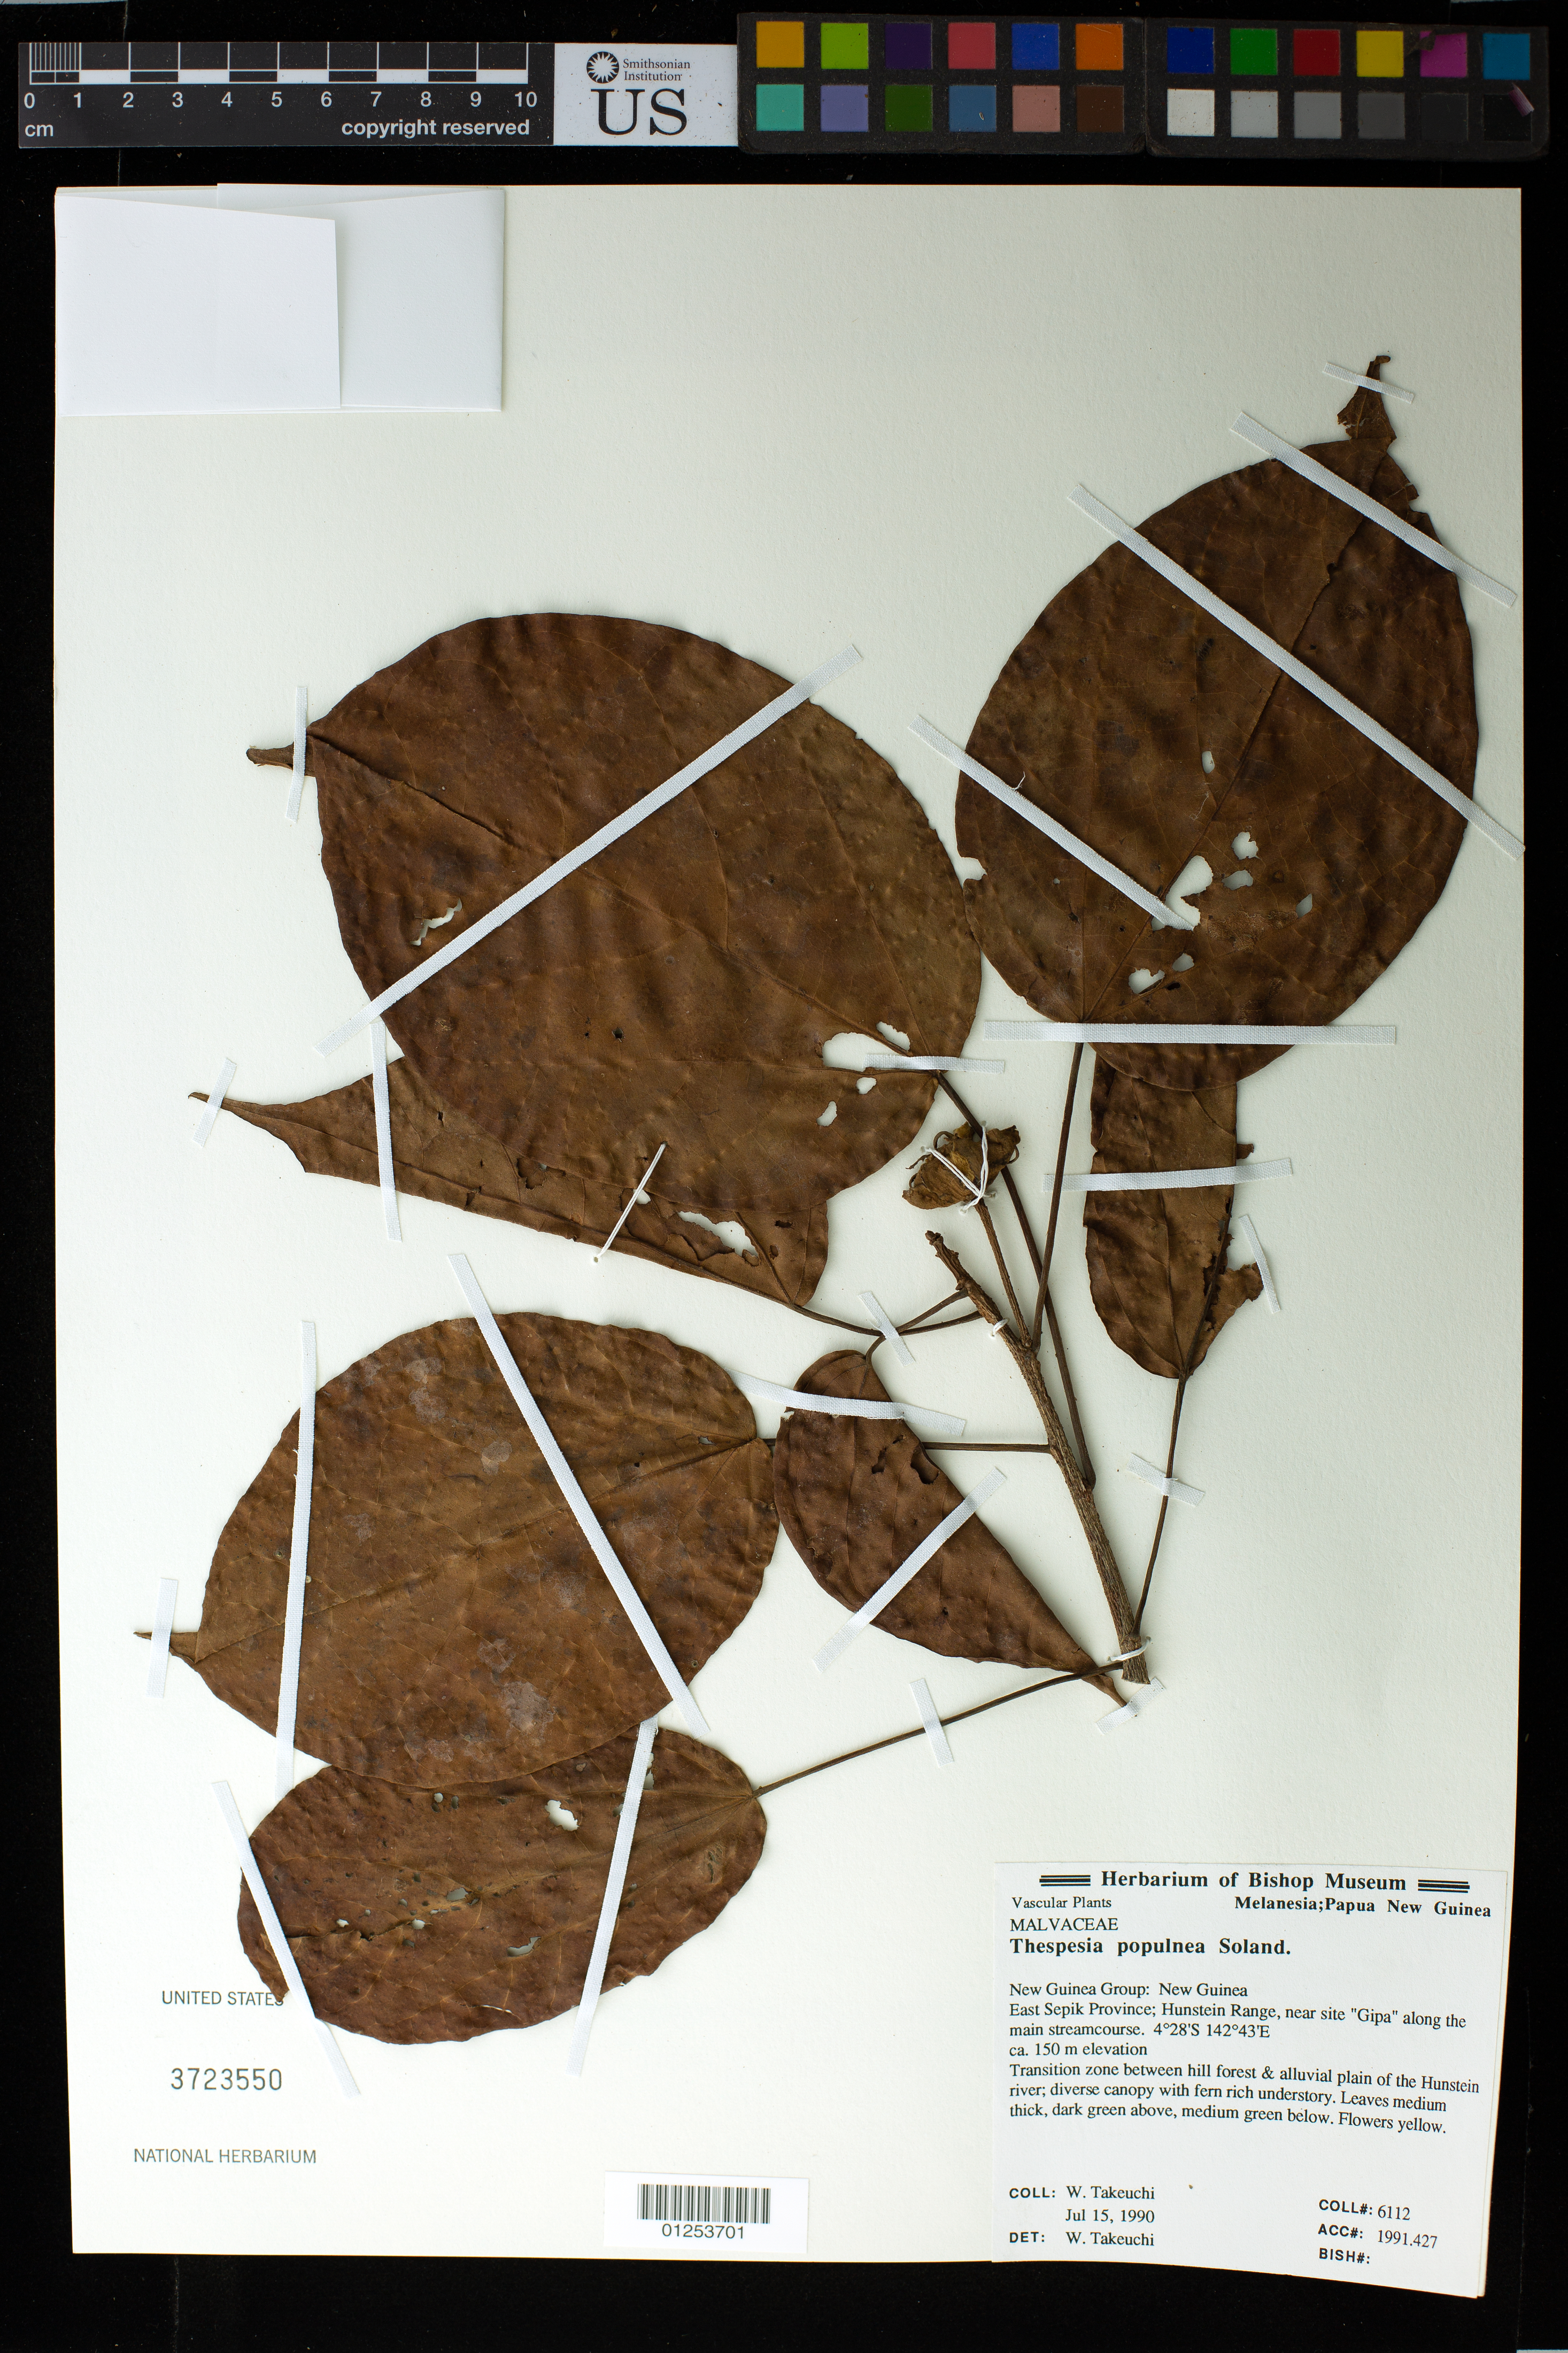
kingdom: Plantae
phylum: Tracheophyta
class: Magnoliopsida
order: Malvales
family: Malvaceae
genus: Thespesia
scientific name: Thespesia populnea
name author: (L.) Sol. ex Corrêa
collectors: W. N. Takeuchi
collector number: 6112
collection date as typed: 15 Jul 1990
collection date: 1990-07-15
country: Papua New Guinea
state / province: East Sepik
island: New Guinea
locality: Hunstein range, at site 'Gipa' along the main streamcourse.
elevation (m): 150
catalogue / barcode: US 3723550